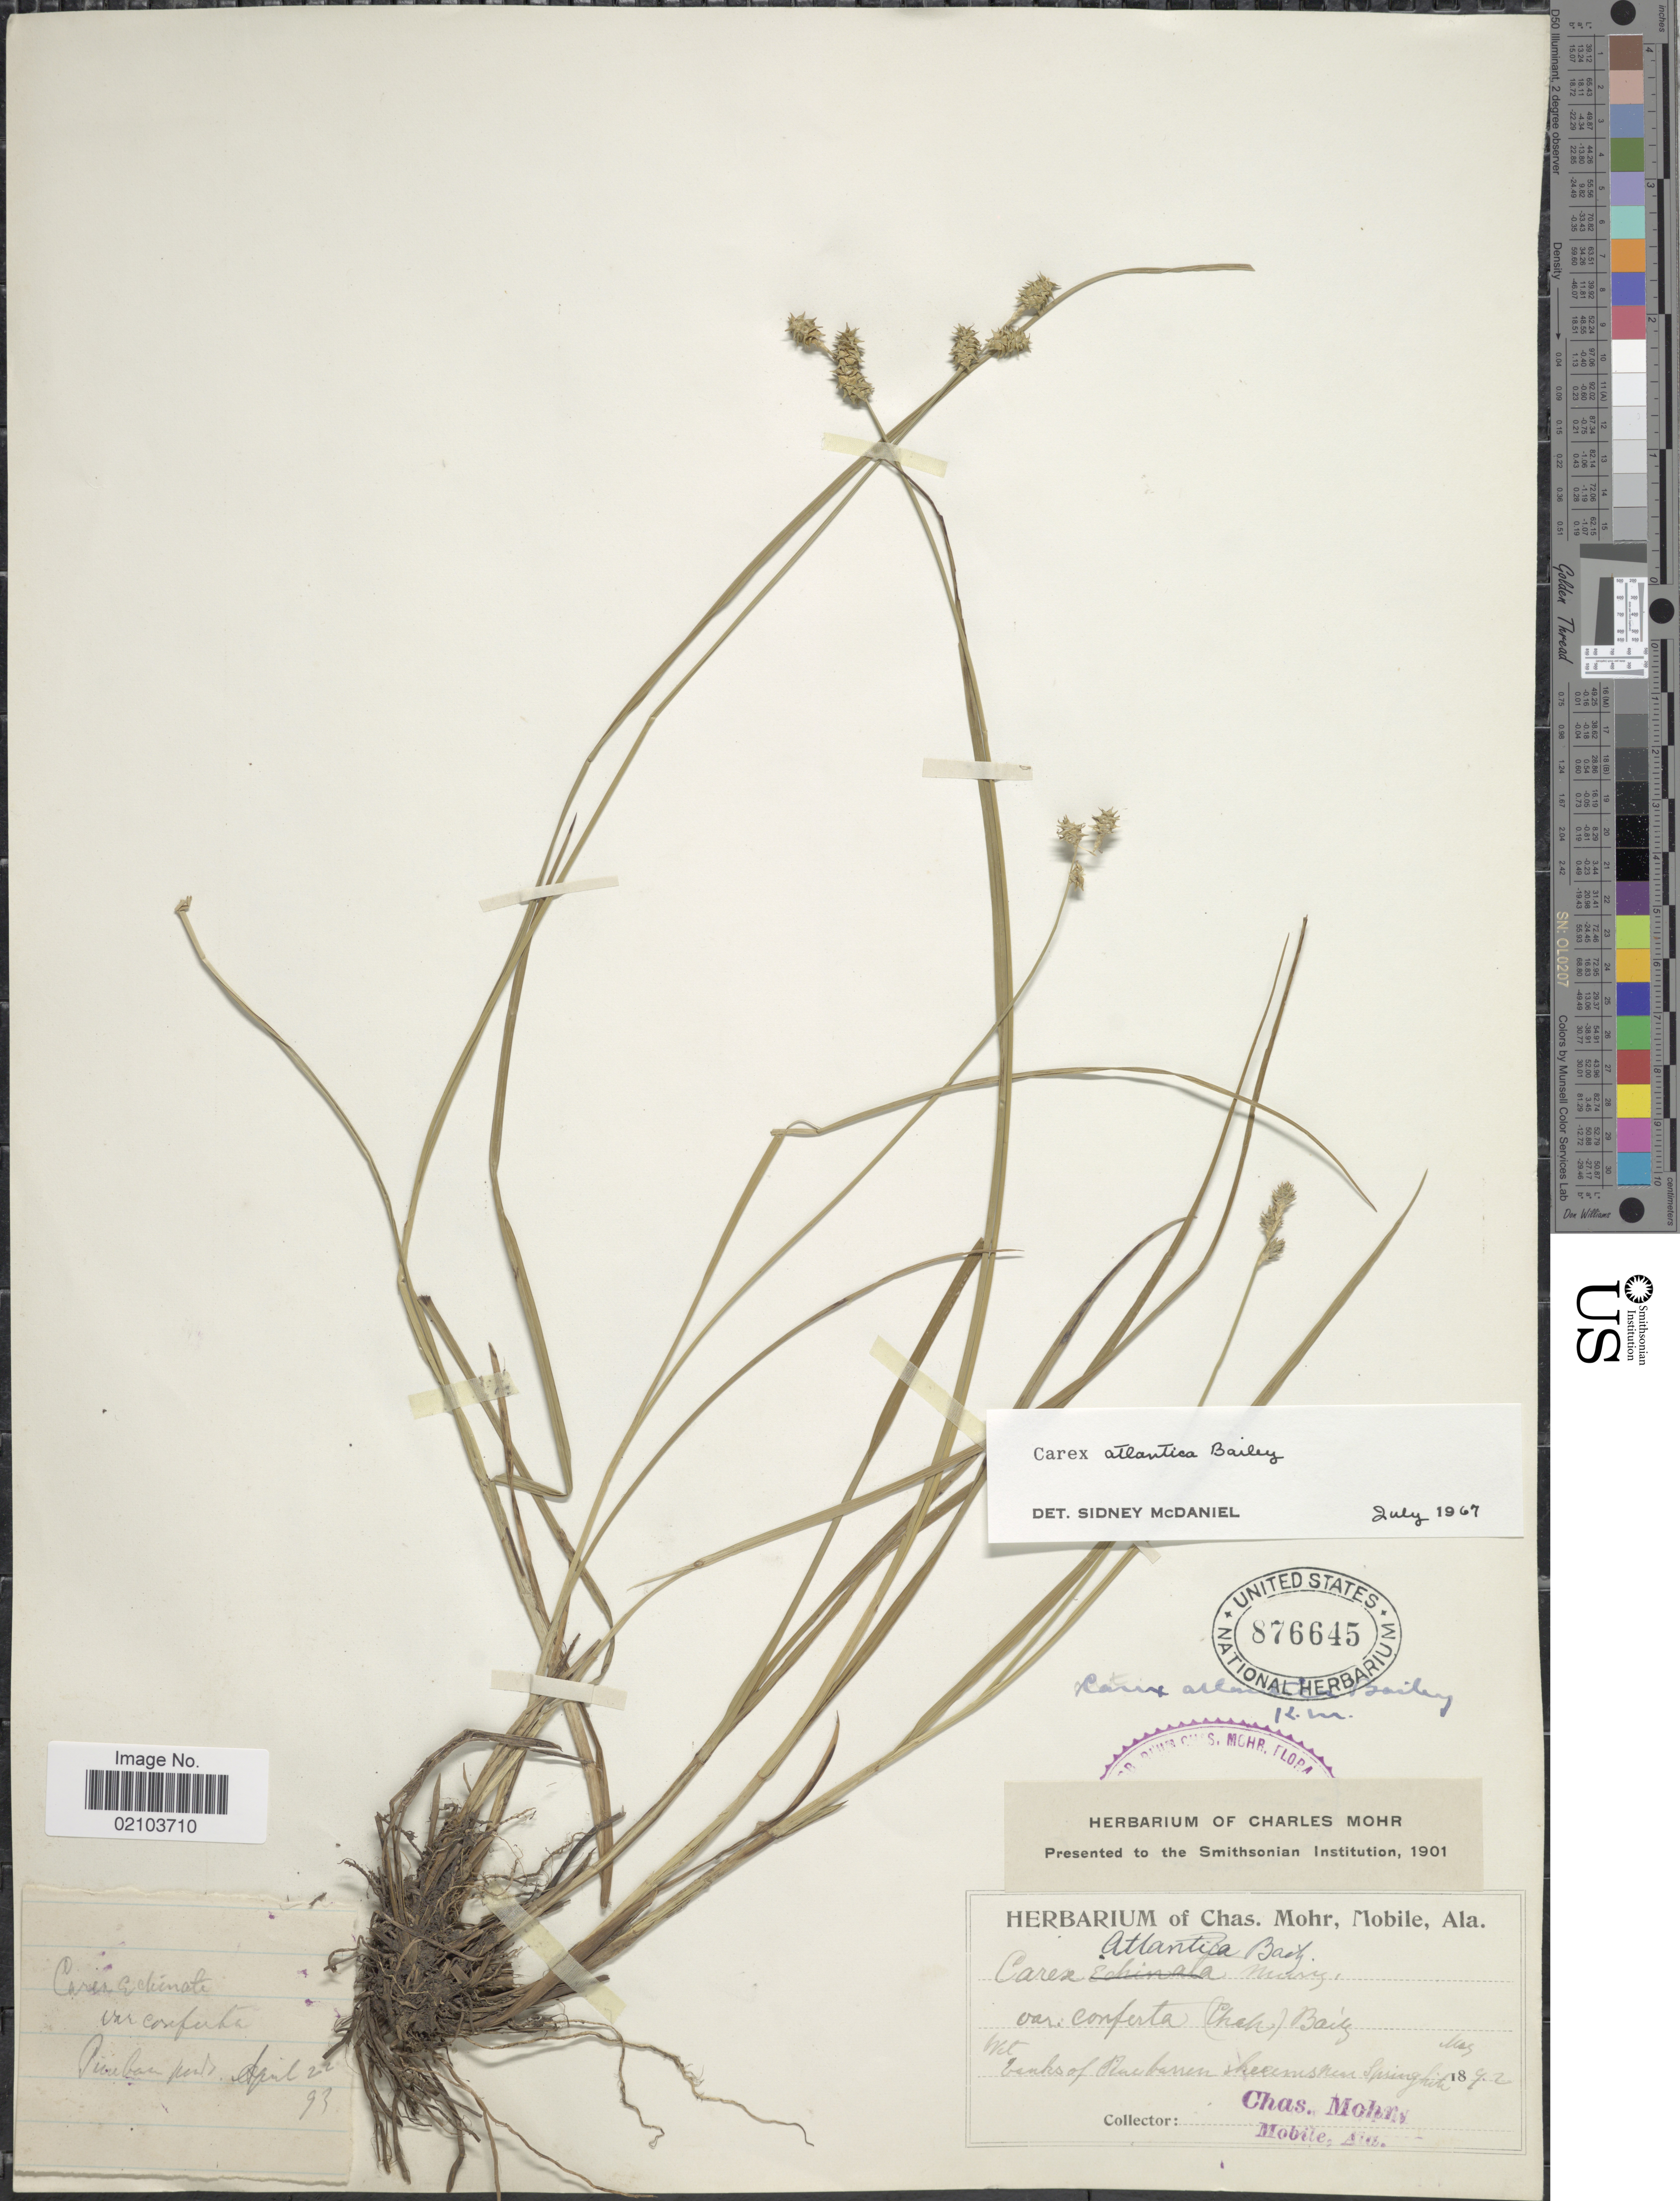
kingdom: Plantae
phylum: Tracheophyta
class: Liliopsida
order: Poales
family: Cyperaceae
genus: Carex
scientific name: Carex atlantica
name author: L.H. Bailey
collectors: Mohr, C. T. (herbarium)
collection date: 1892-05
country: United States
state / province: Alabama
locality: Springhill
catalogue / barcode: US 876645